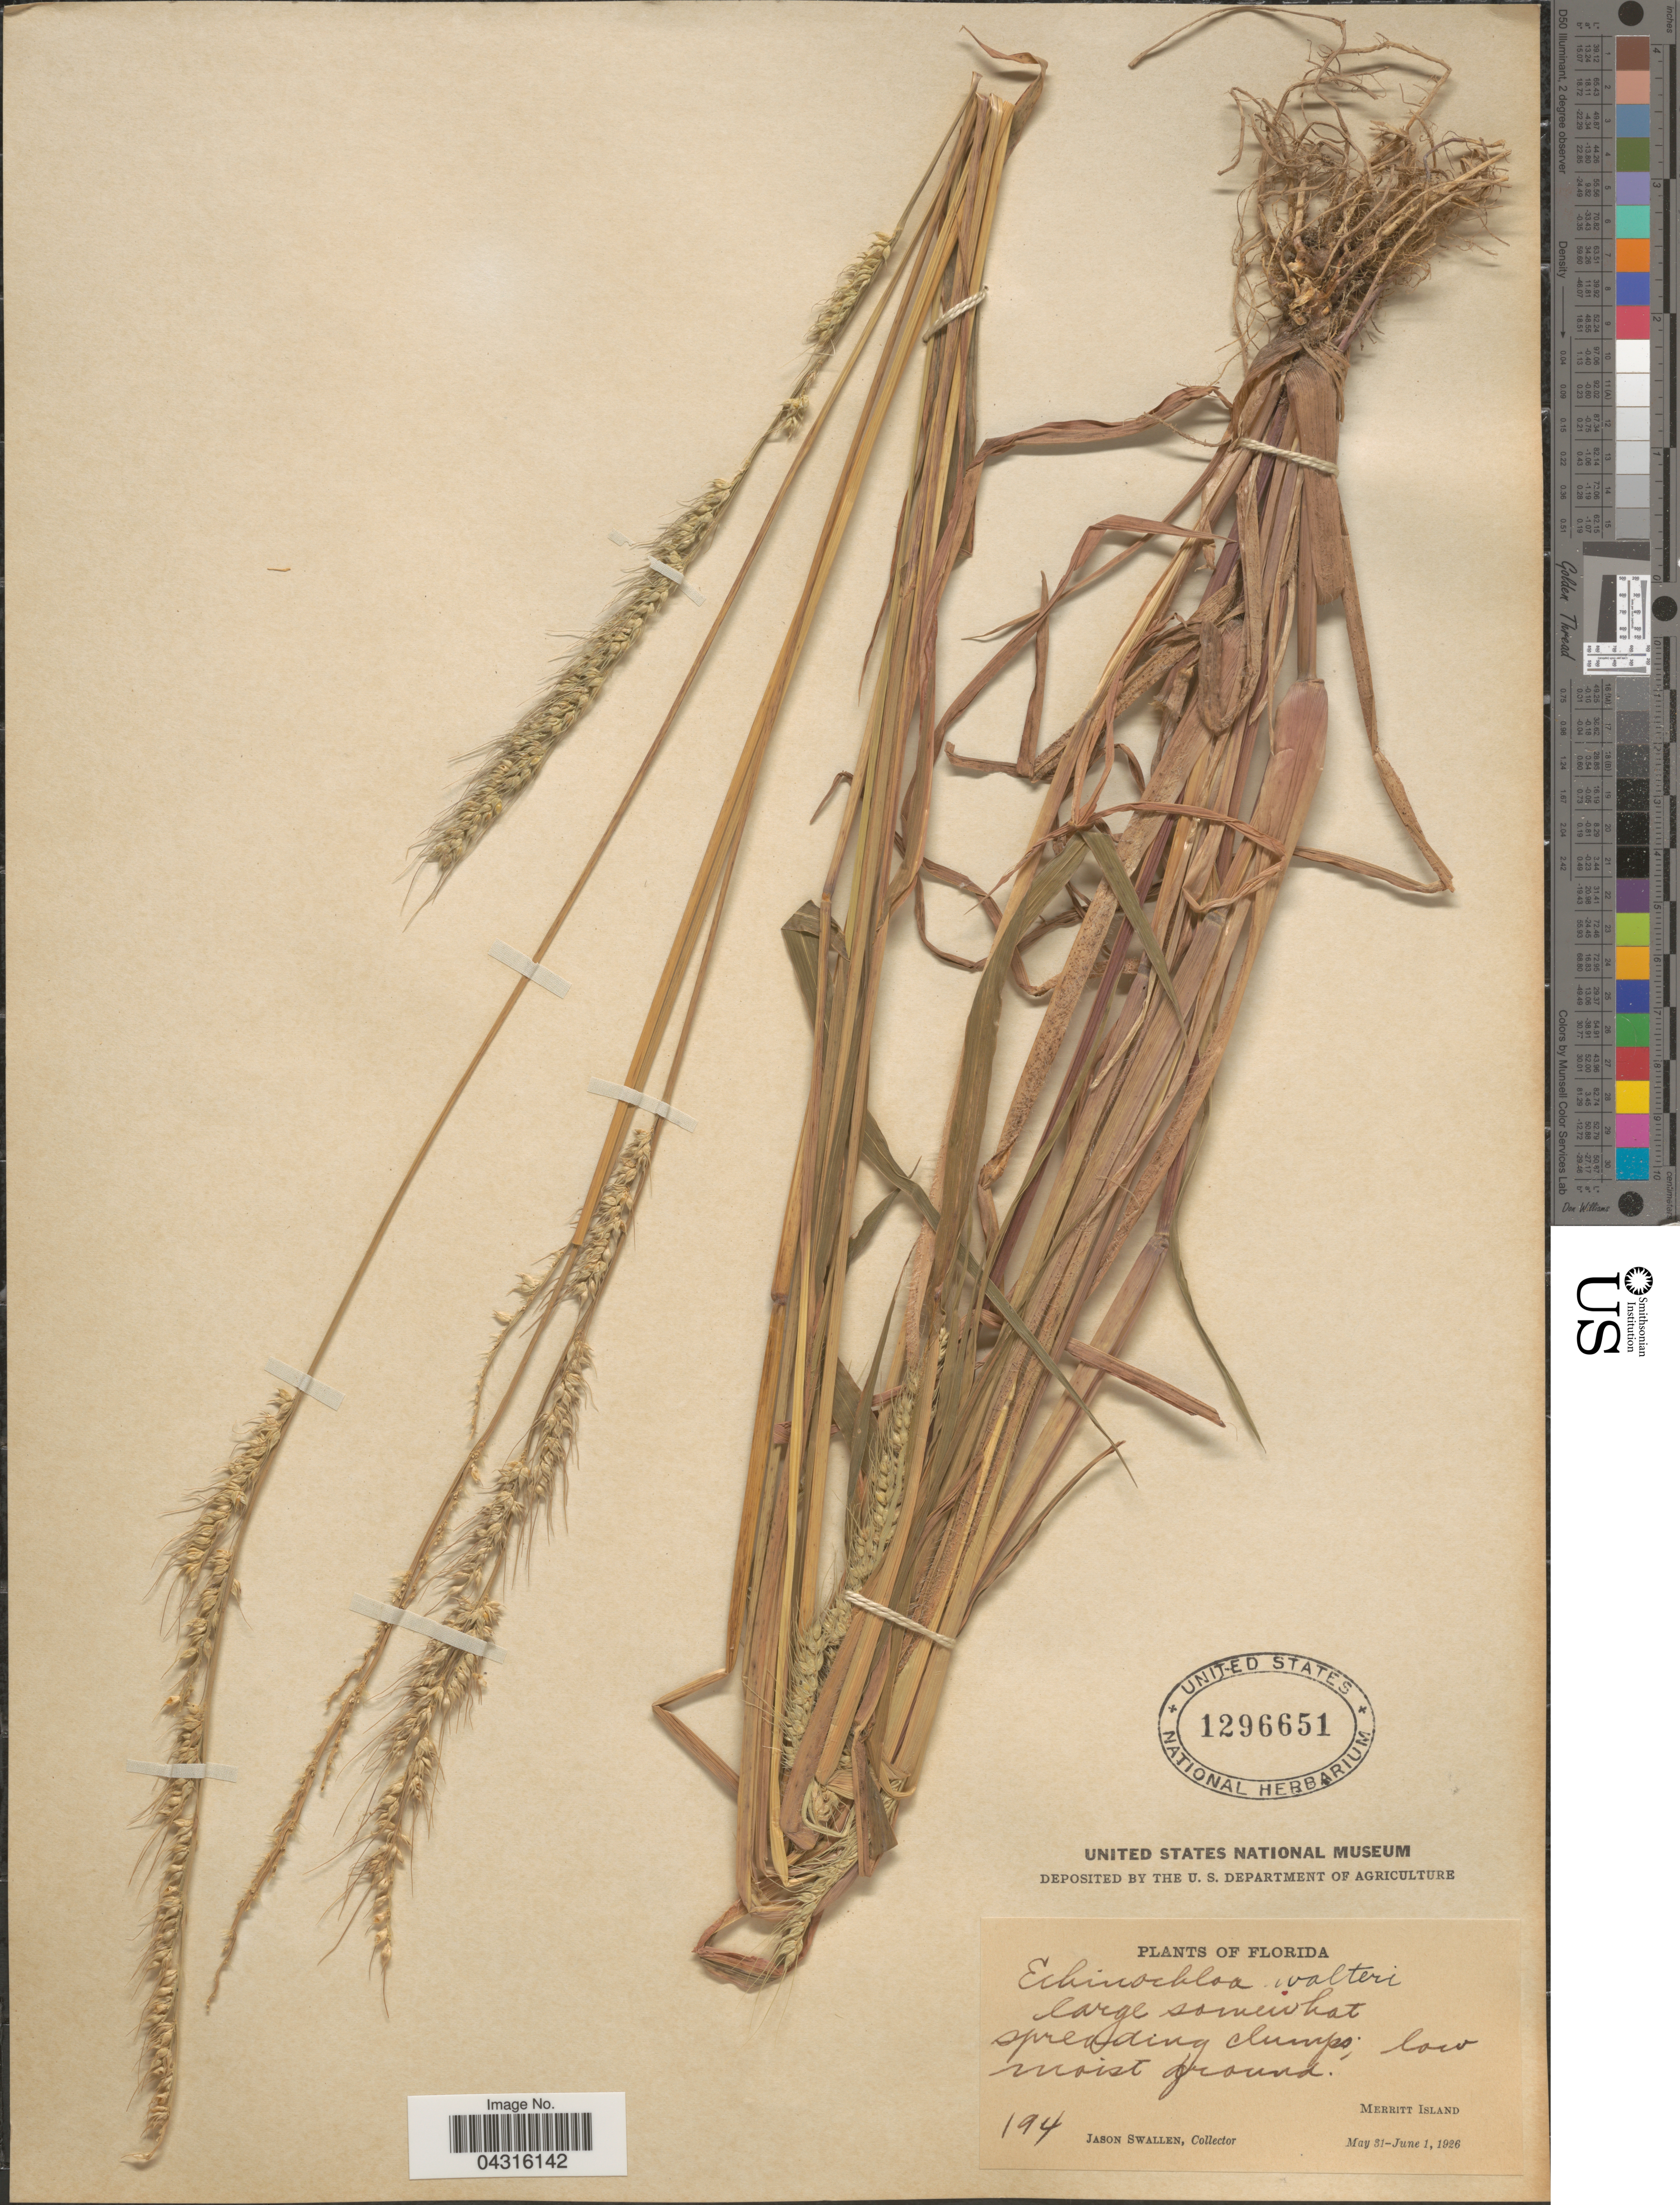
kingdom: Plantae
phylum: Tracheophyta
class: Liliopsida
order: Poales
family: Poaceae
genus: Echinochloa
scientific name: Echinochloa walteri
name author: (Pursh) A. Heller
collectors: J. R. Swallen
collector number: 194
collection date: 1926-05-31/1926-06-01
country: United States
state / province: Florida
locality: Merritt Island.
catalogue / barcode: US 1296651